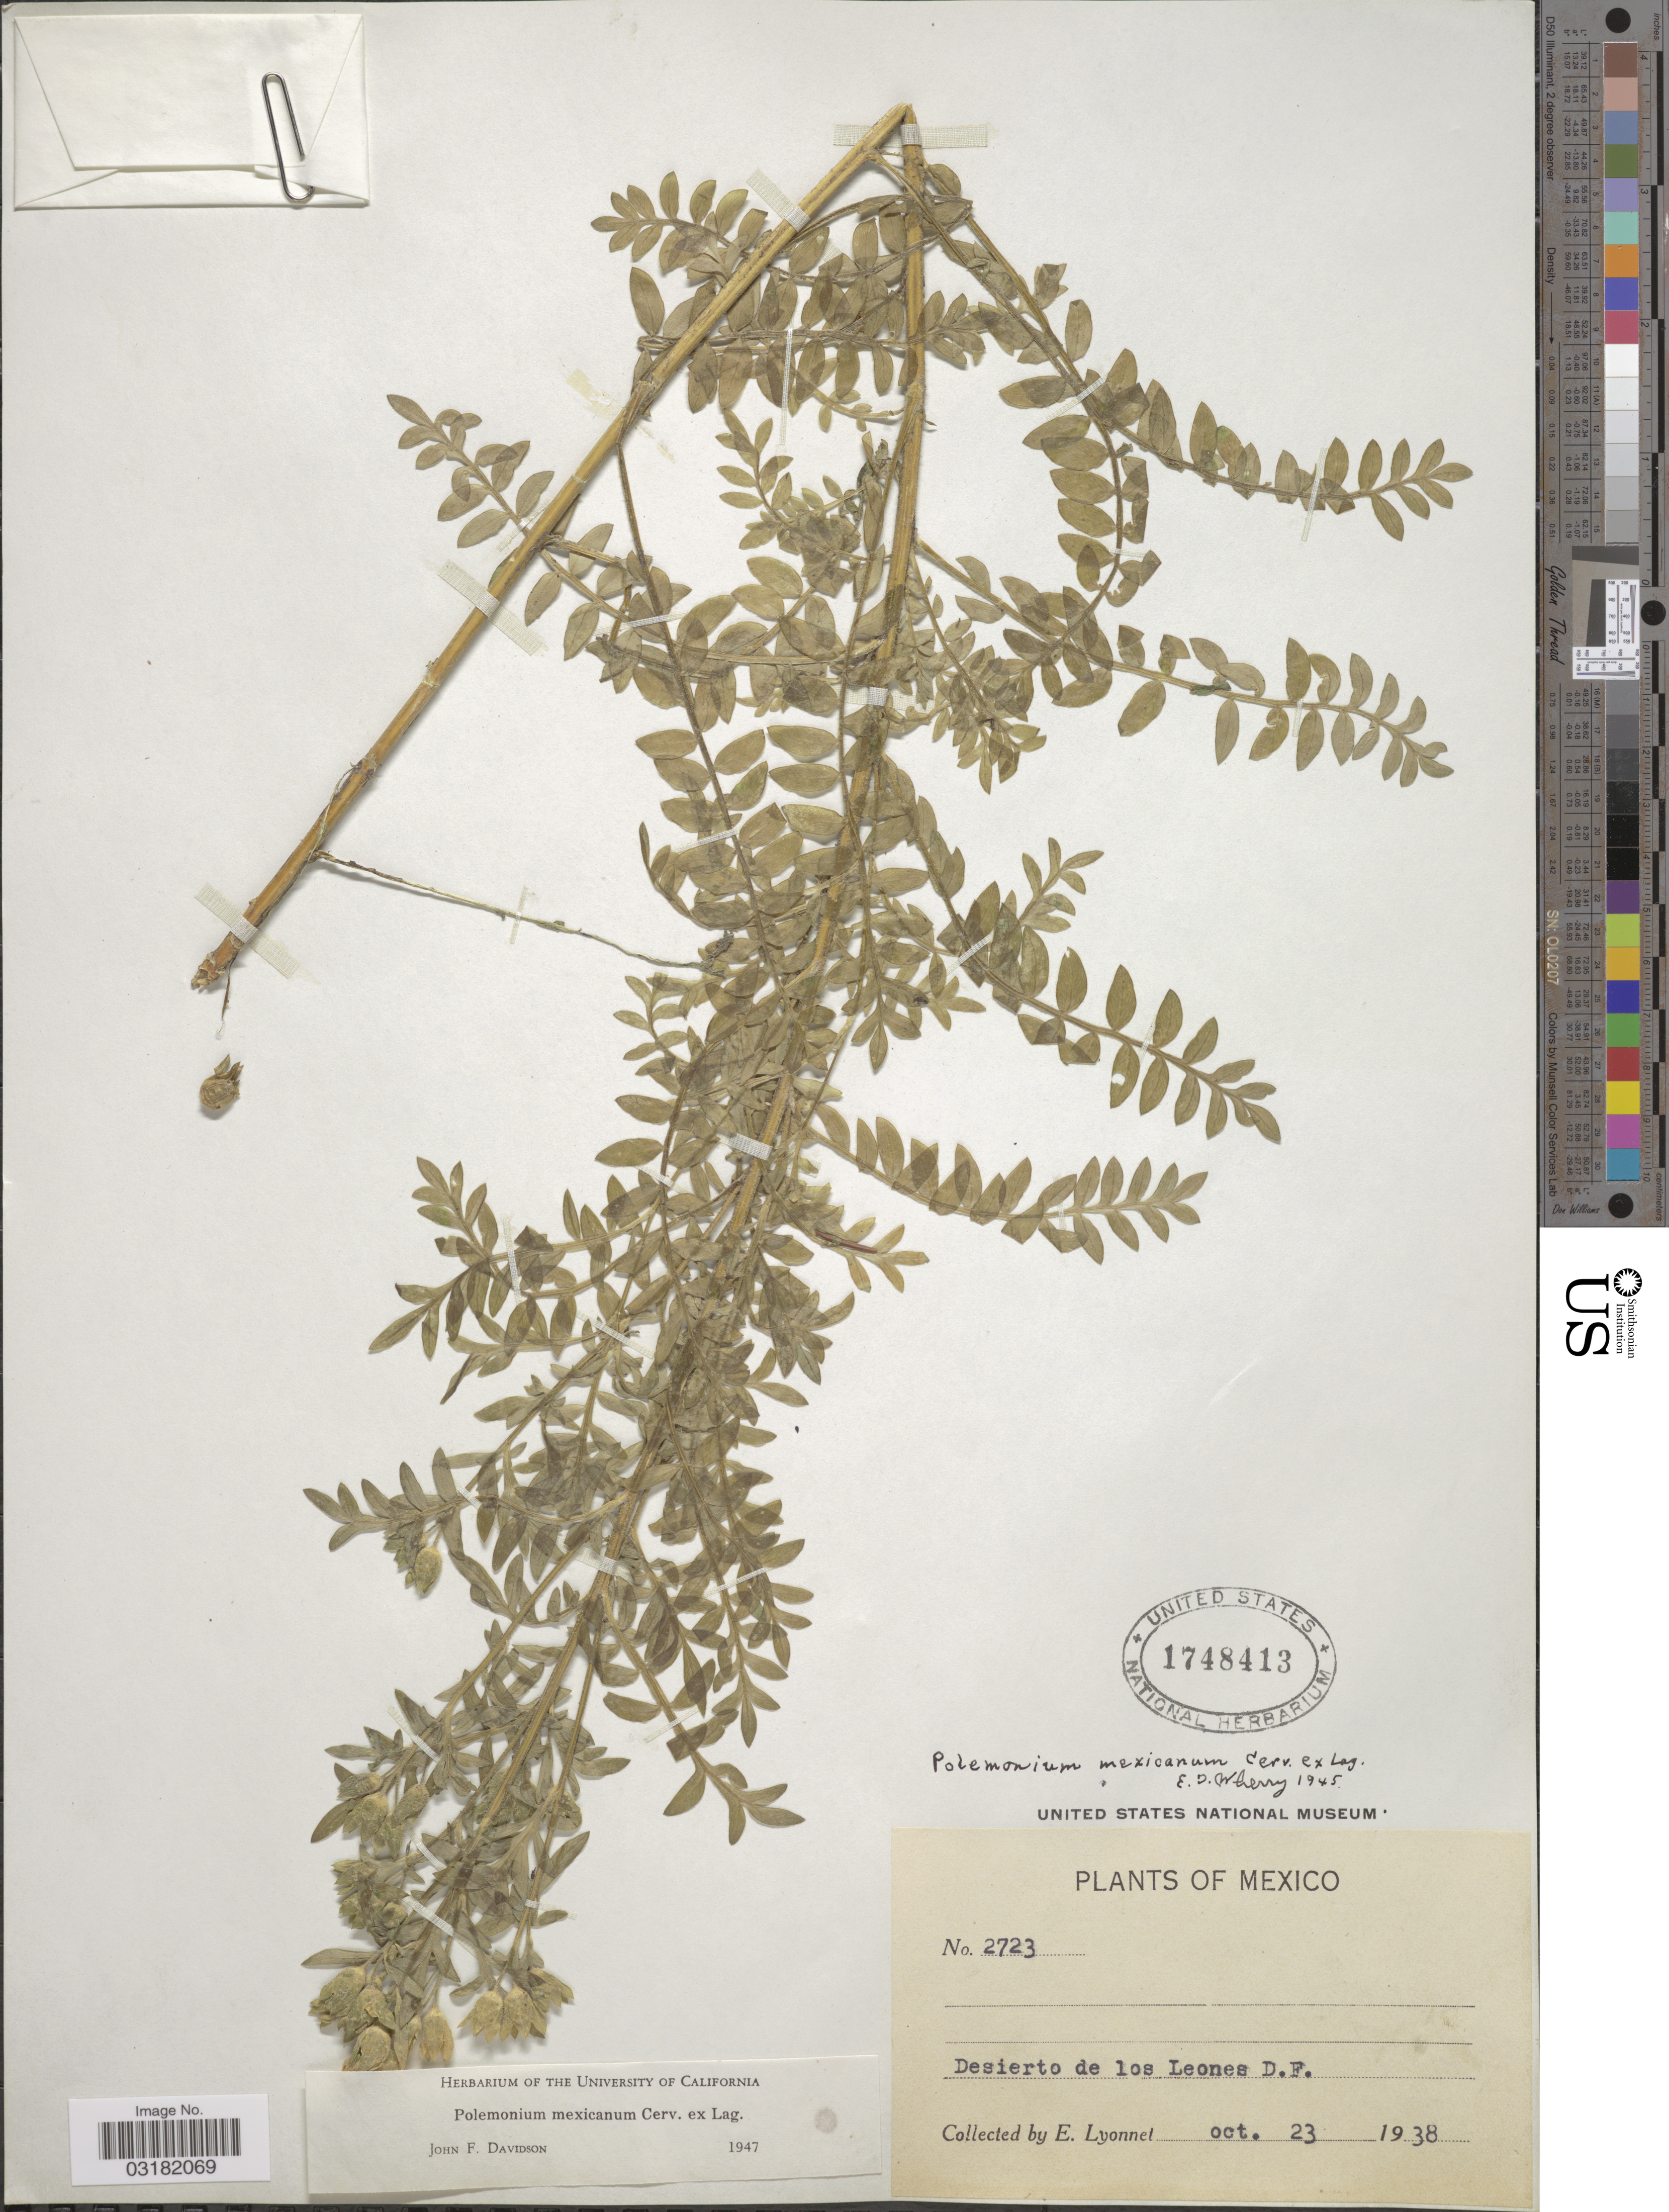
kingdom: Plantae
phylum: Tracheophyta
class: Magnoliopsida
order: Ericales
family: Polemoniaceae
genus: Polemonium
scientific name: Polemonium mexicanum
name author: Cerv. ex Lag.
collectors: E. Lyonnet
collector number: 2723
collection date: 1938-10-23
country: Mexico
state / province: Distrito Federal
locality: Desierto de los Leones, D.F.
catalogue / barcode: US 1748413